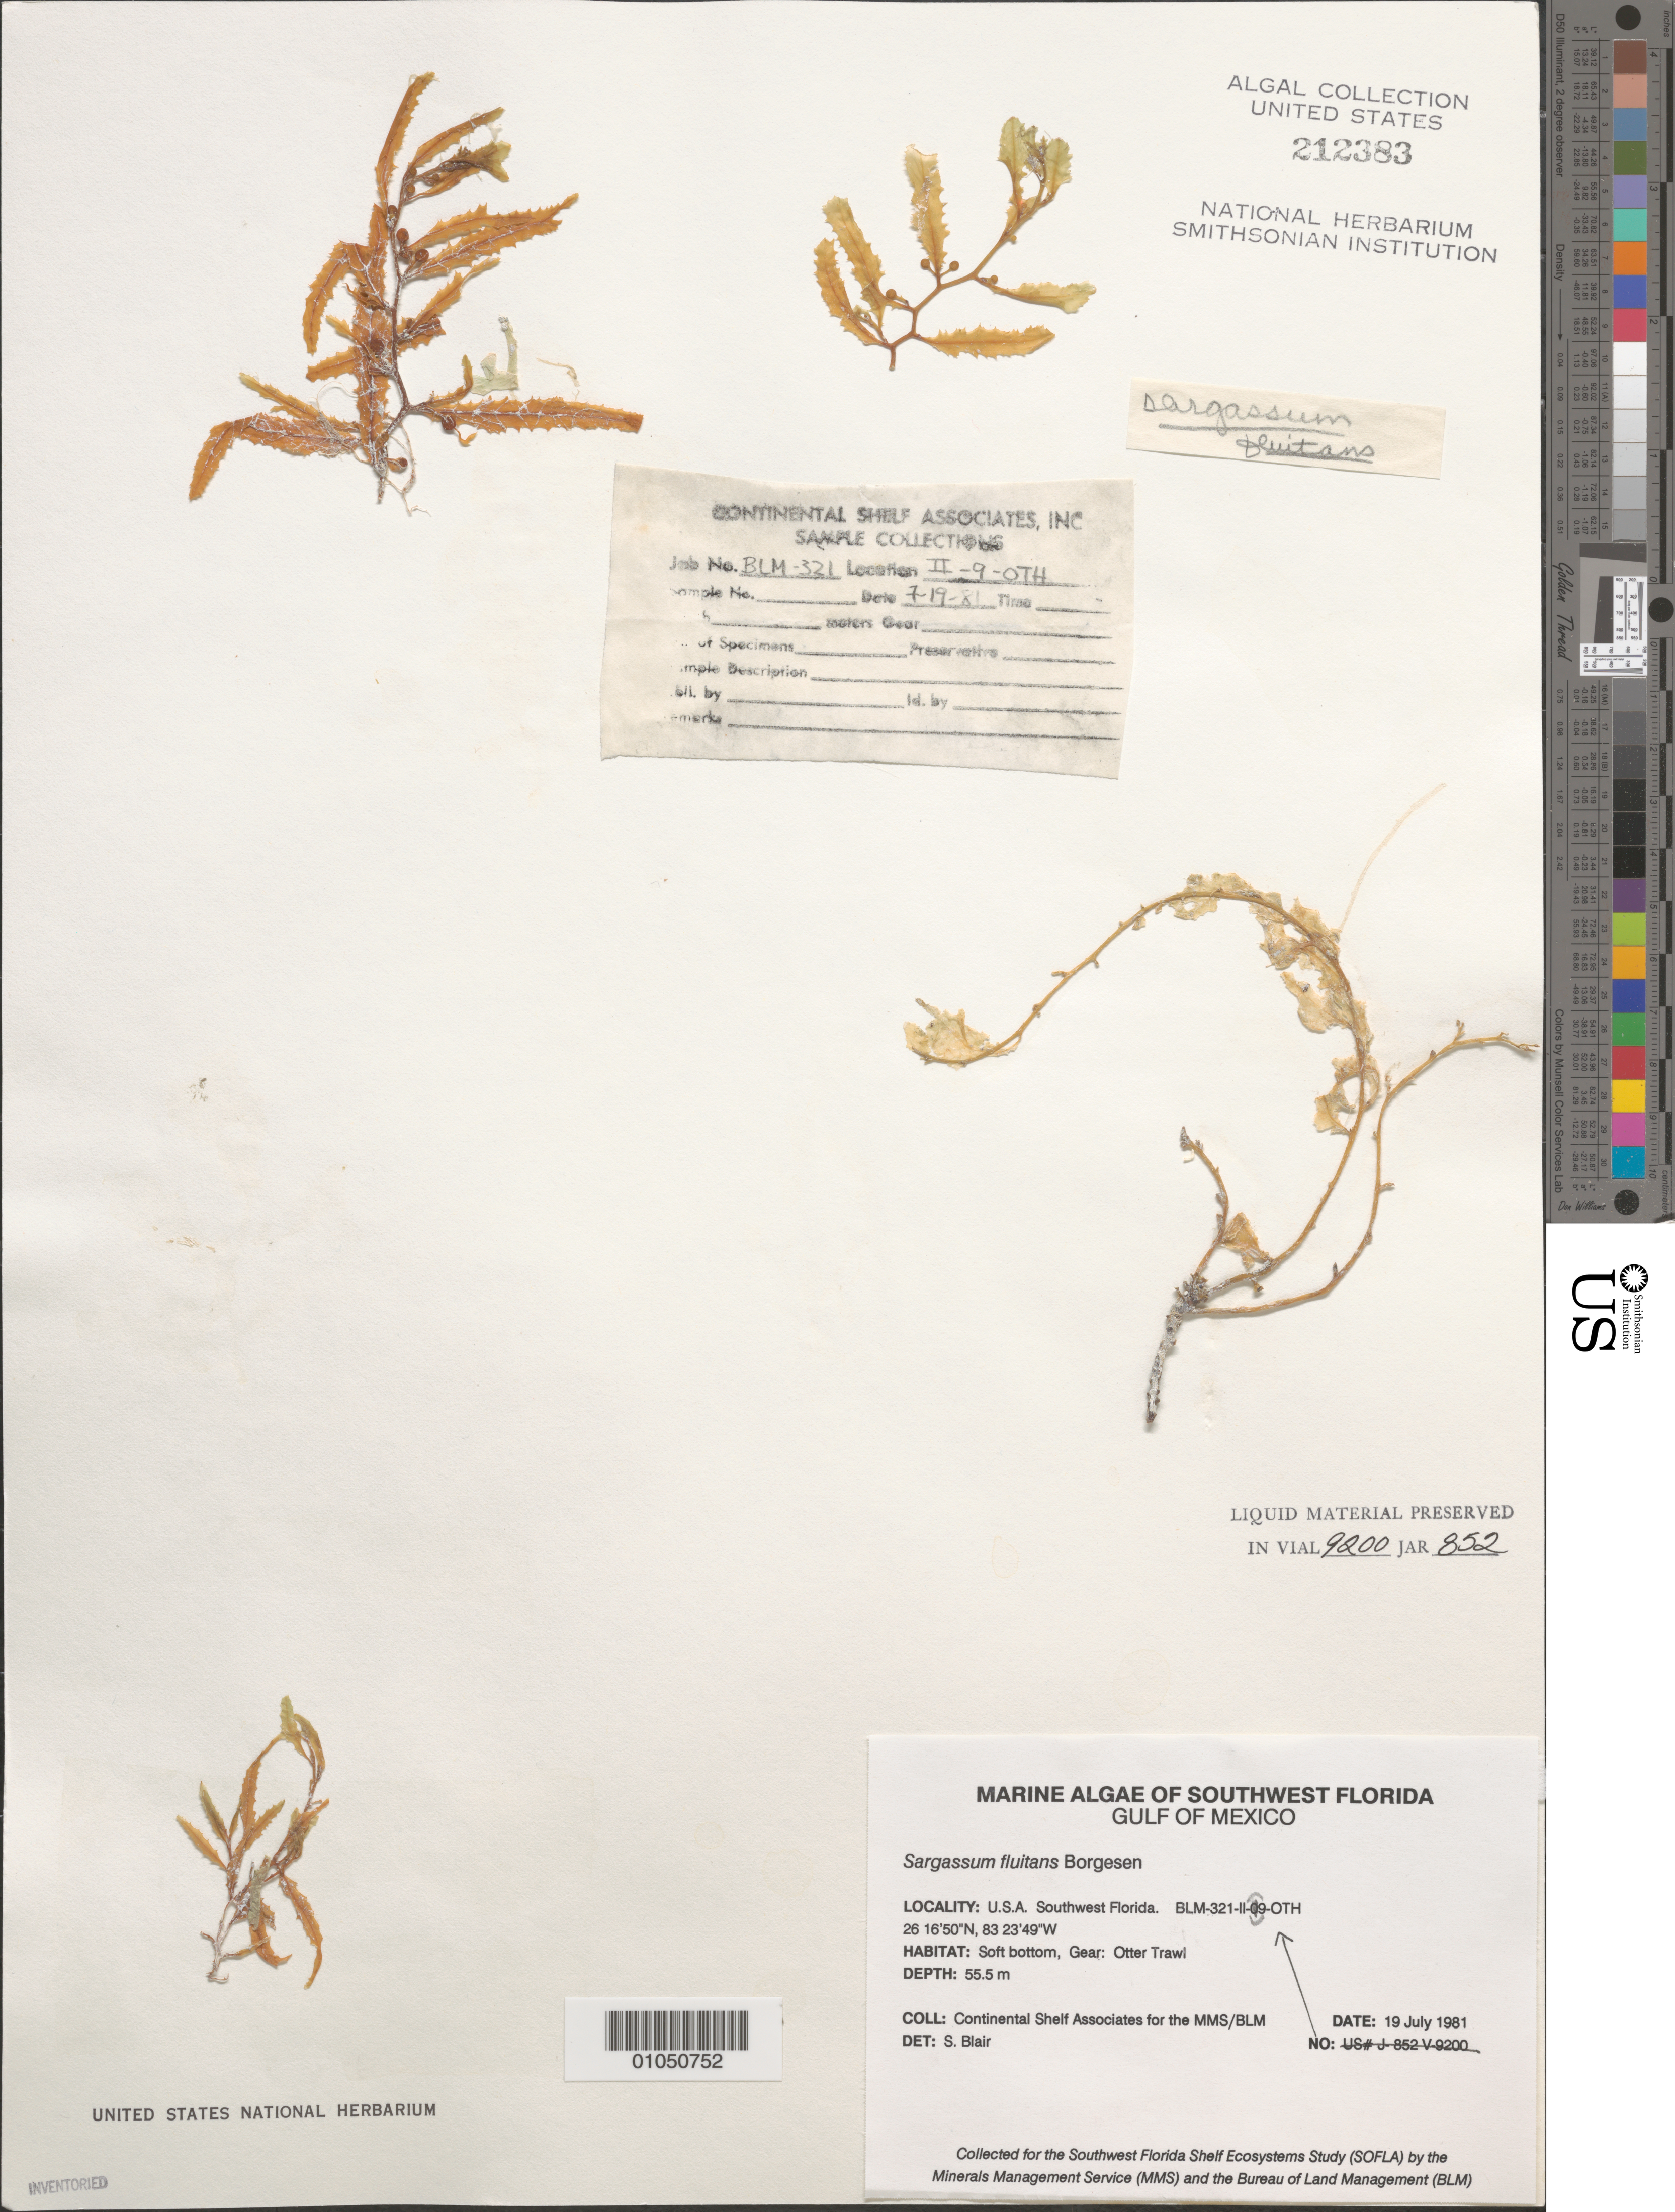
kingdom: Chromista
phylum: Ochrophyta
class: Phaeophyceae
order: Fucales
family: Sargassaceae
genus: Sargassum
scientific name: Sargassum fluitans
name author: (Børgesen) Børgesen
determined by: Blair, S. M.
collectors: Continental Shelf Associates for the MMS/BLM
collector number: BLM-321-II-9-OTH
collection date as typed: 19 Jul 1981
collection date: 1981-07-19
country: United States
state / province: Florida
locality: Gulf of Mexico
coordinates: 26 16'50"N, 83 23'49"W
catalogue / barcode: US 212383